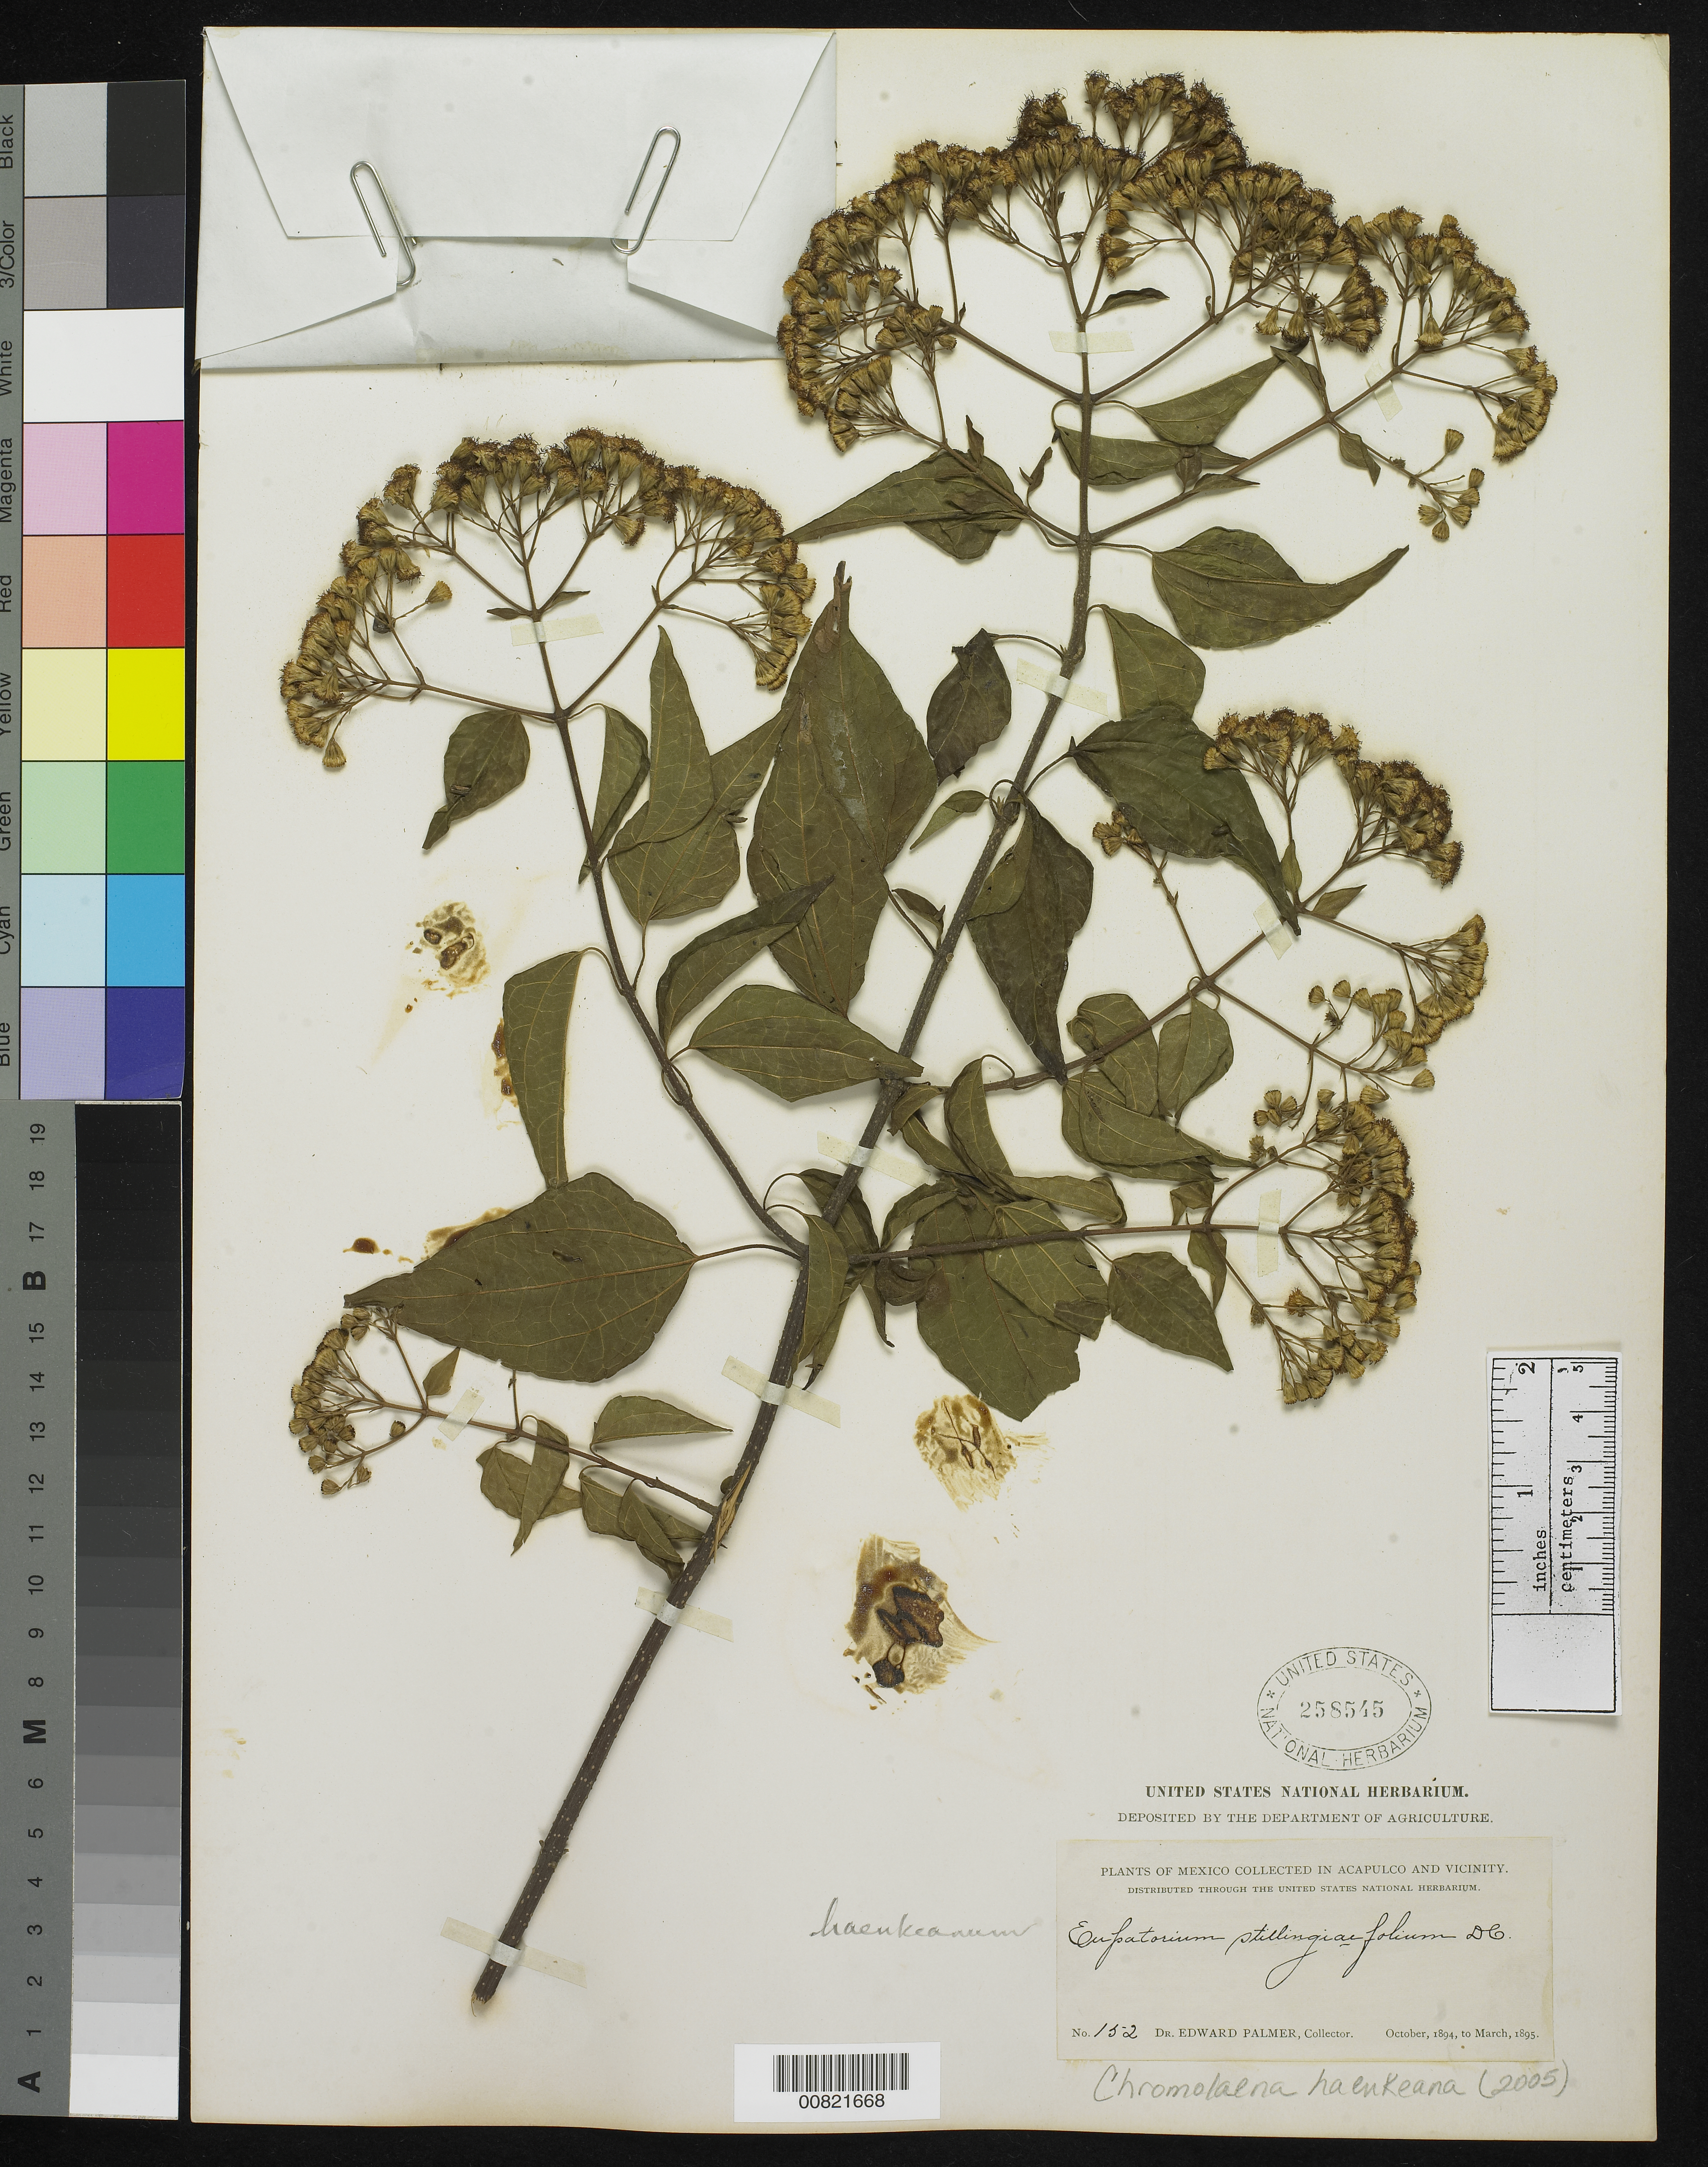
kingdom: Plantae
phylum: Tracheophyta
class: Magnoliopsida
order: Asterales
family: Asteraceae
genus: Chromolaena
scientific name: Chromolaena haenkeana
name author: (DC.) R.M. King & H. Rob.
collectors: E. Palmer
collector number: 152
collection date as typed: Oct 1894 to -- Mar 1895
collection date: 1894-10/1895-03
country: Mexico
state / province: Guerrero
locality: Acapulco, Guerrero and vicinity.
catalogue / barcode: US 258545